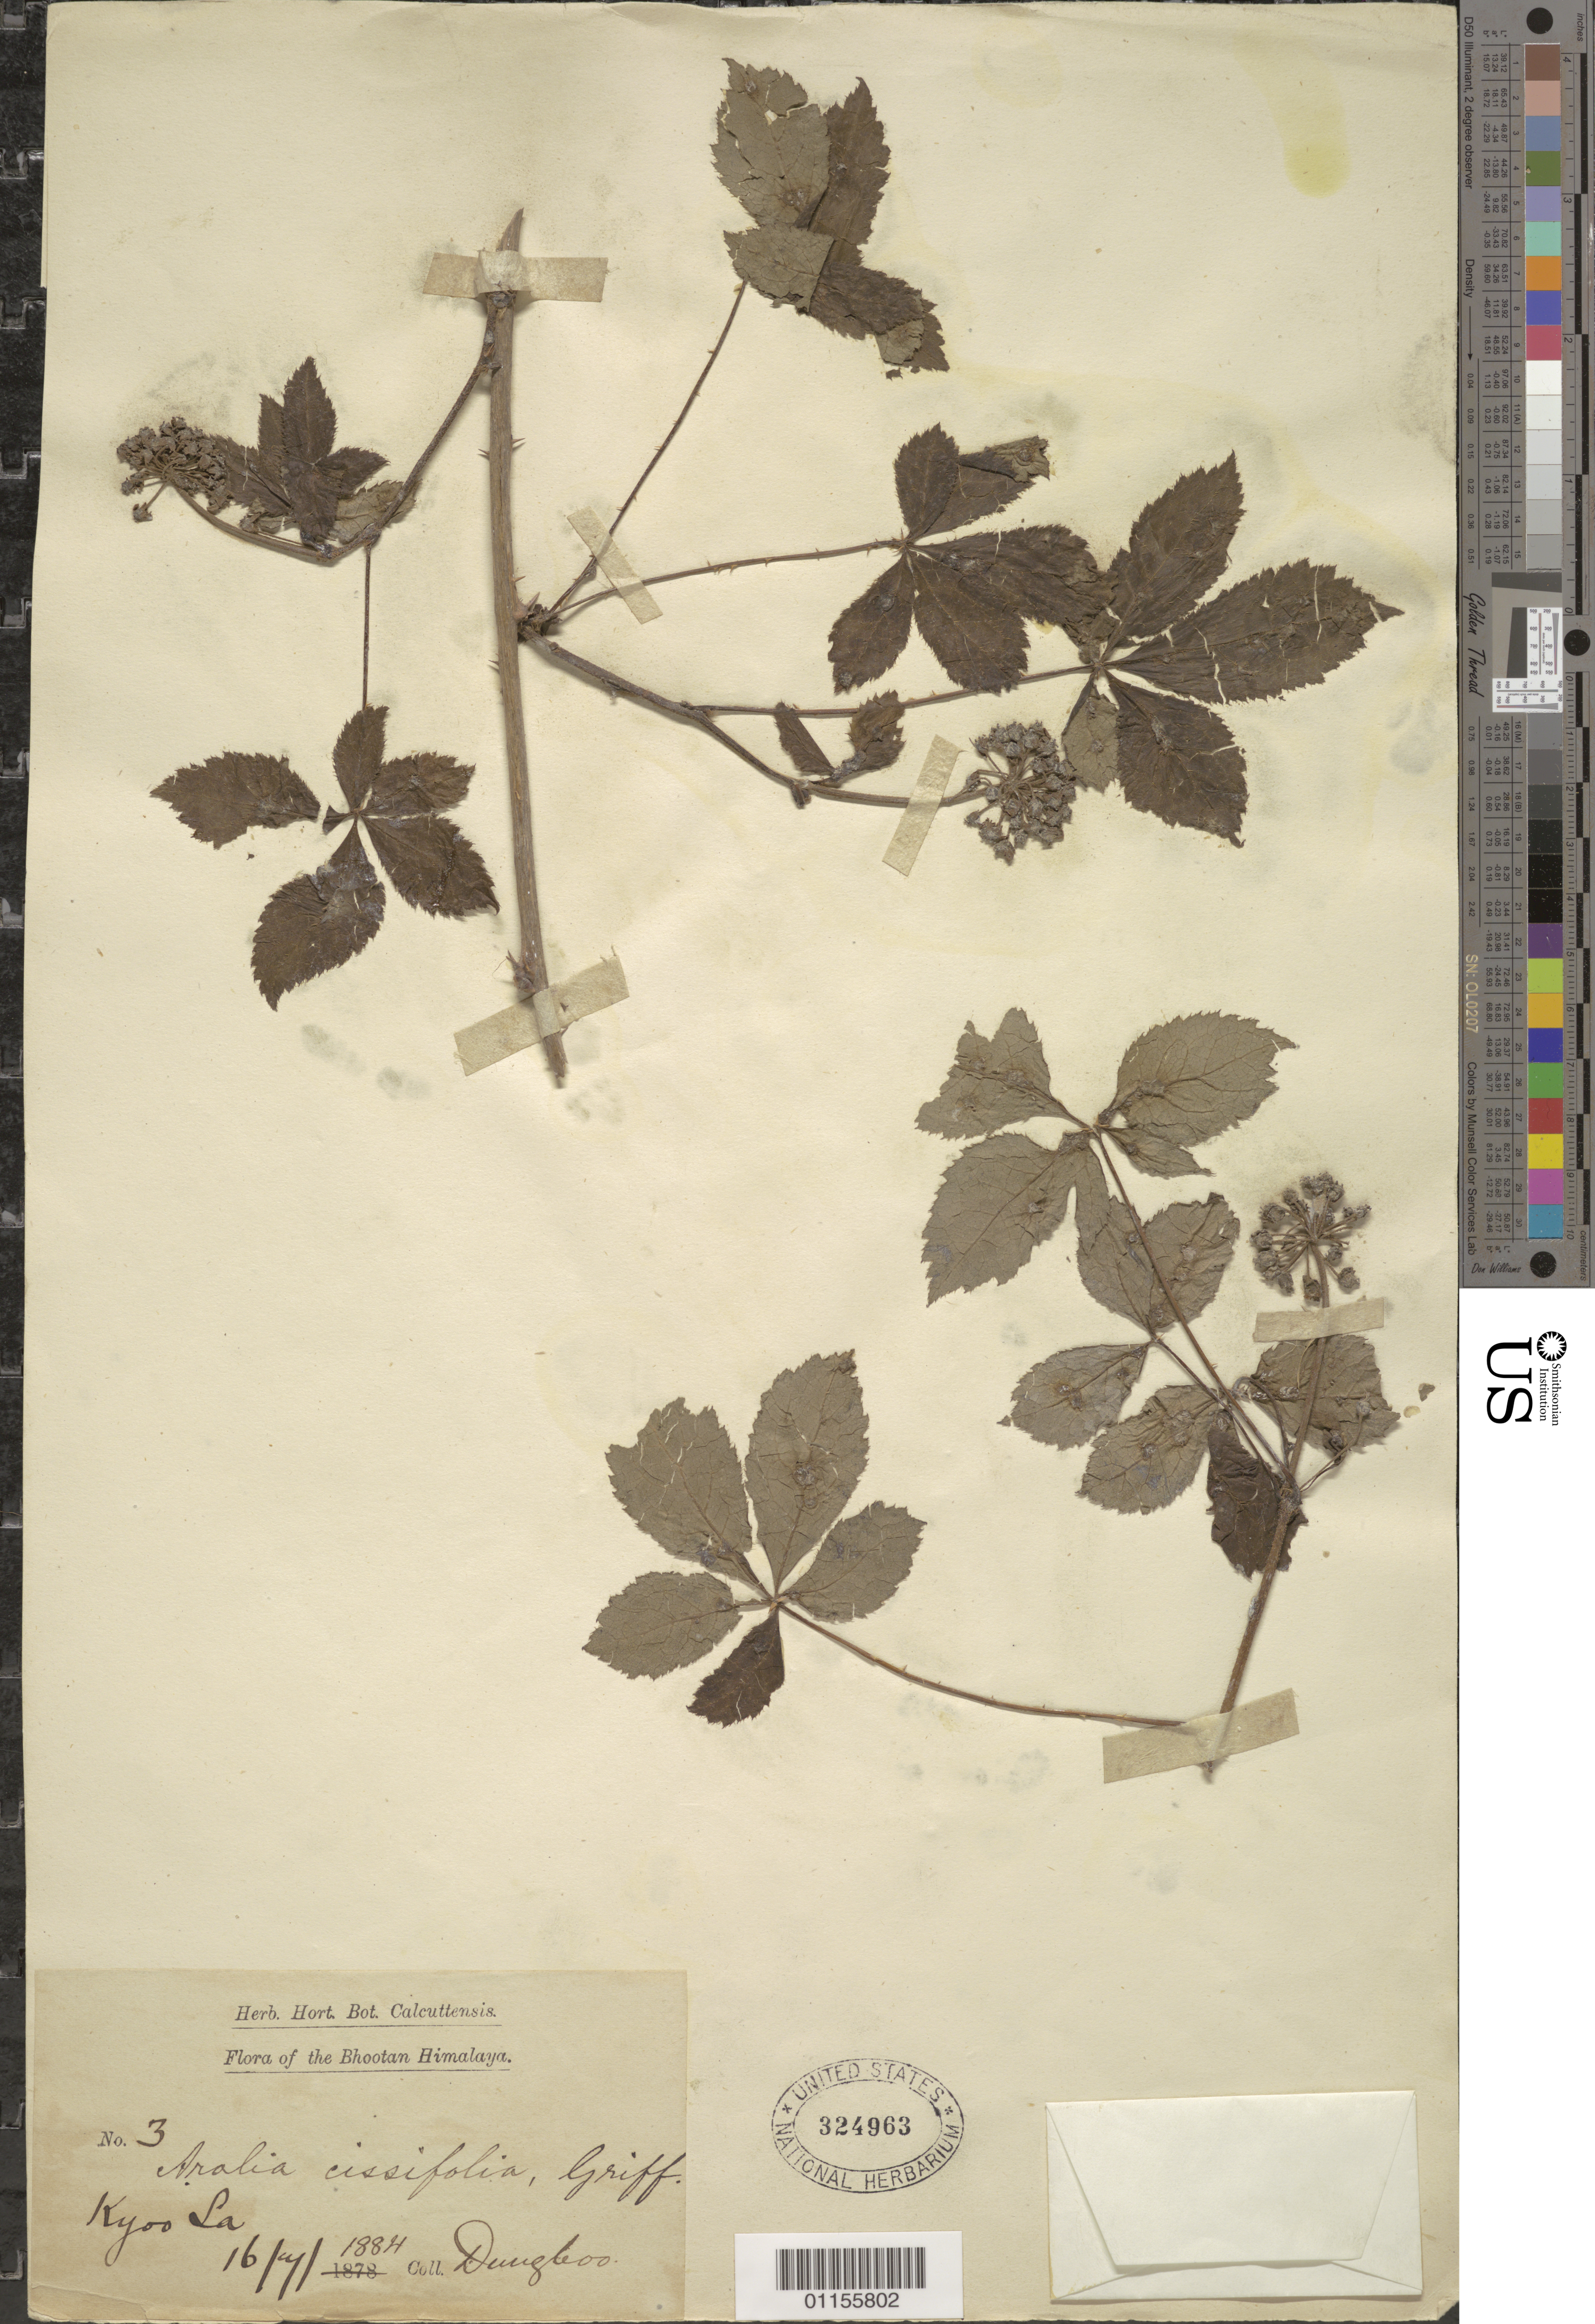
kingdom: Plantae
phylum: Tracheophyta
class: Magnoliopsida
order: Apiales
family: Araliaceae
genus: Aralia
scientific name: Aralia cissifolia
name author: Griff. & C.B. Clarke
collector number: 3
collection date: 1884-07-16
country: India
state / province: West Bengal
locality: Kolkata.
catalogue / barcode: US 324963